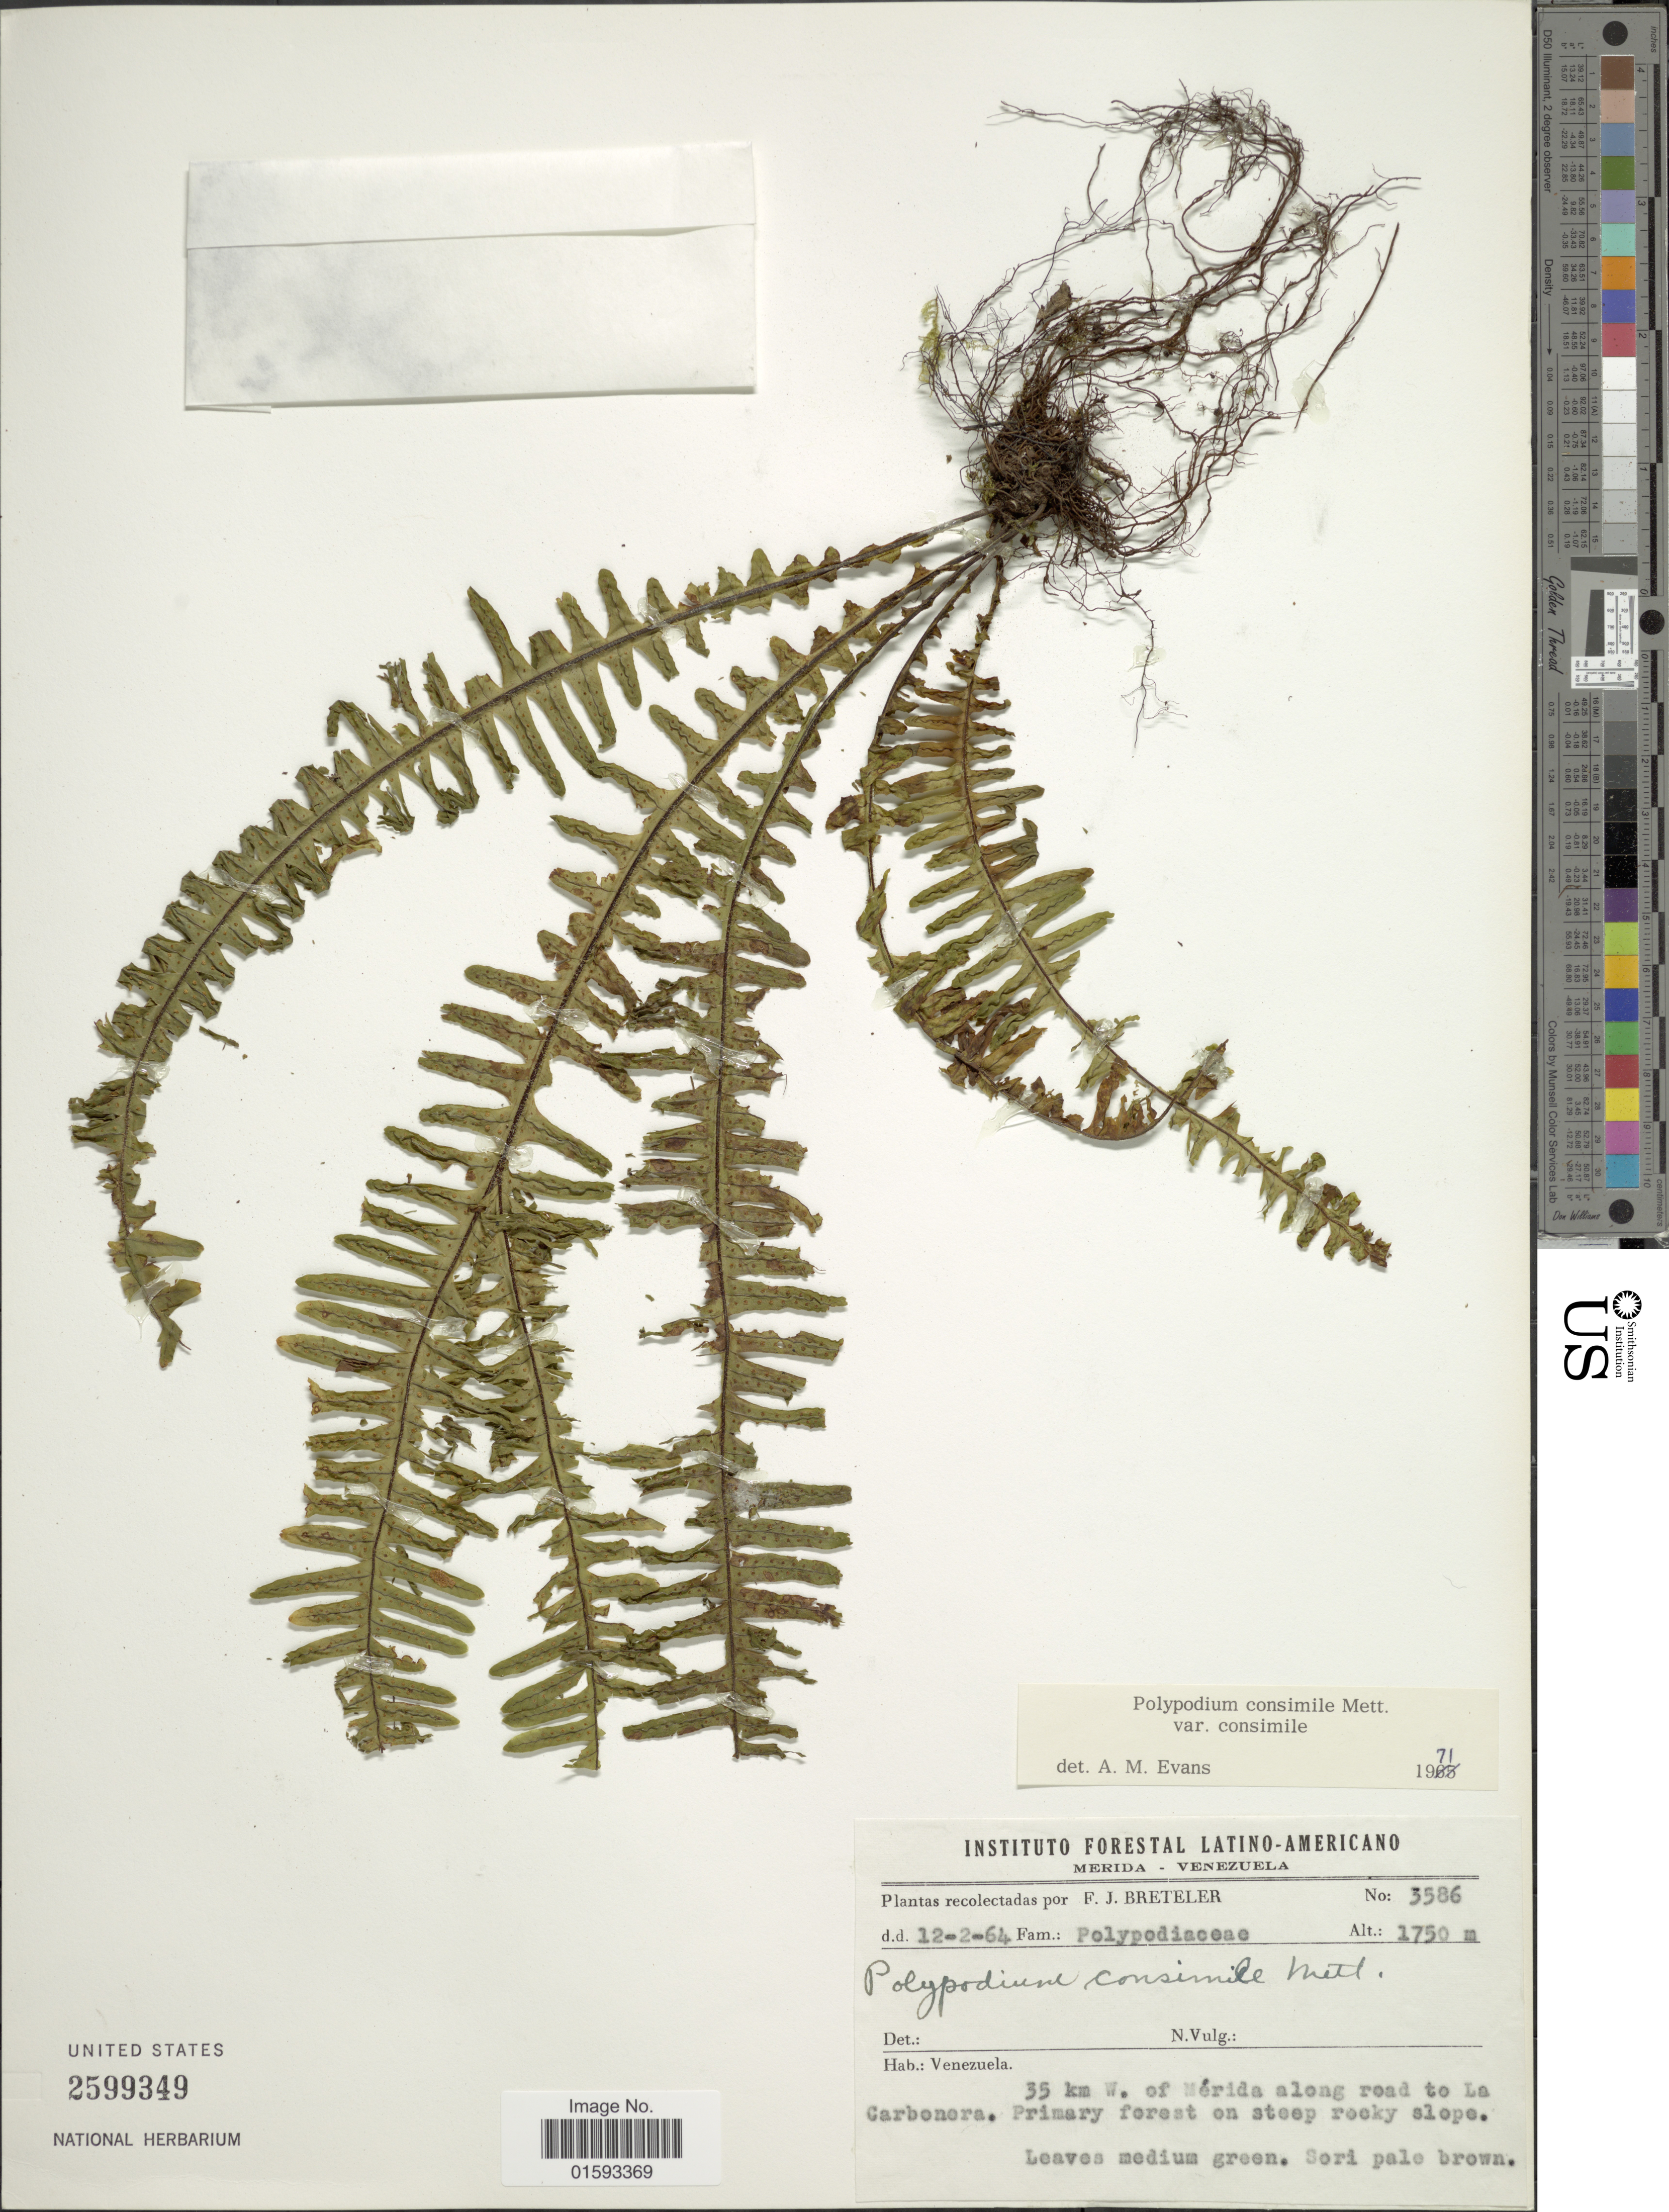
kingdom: Plantae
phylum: Tracheophyta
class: Polypodiopsida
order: Polypodiales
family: Polypodiaceae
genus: Pecluma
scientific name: Pecluma consimilis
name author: (Mett.) M.G. Price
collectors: F. J. Breteler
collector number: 3586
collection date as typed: Transcribed d/m/y: 12/2/64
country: Venezuela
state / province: Mérida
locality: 35 km W of Merida along road to La Garbonora. Primary forest on steep rocky slope. Leaves medium green. Sori pale brown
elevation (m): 1750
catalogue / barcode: US 2599349